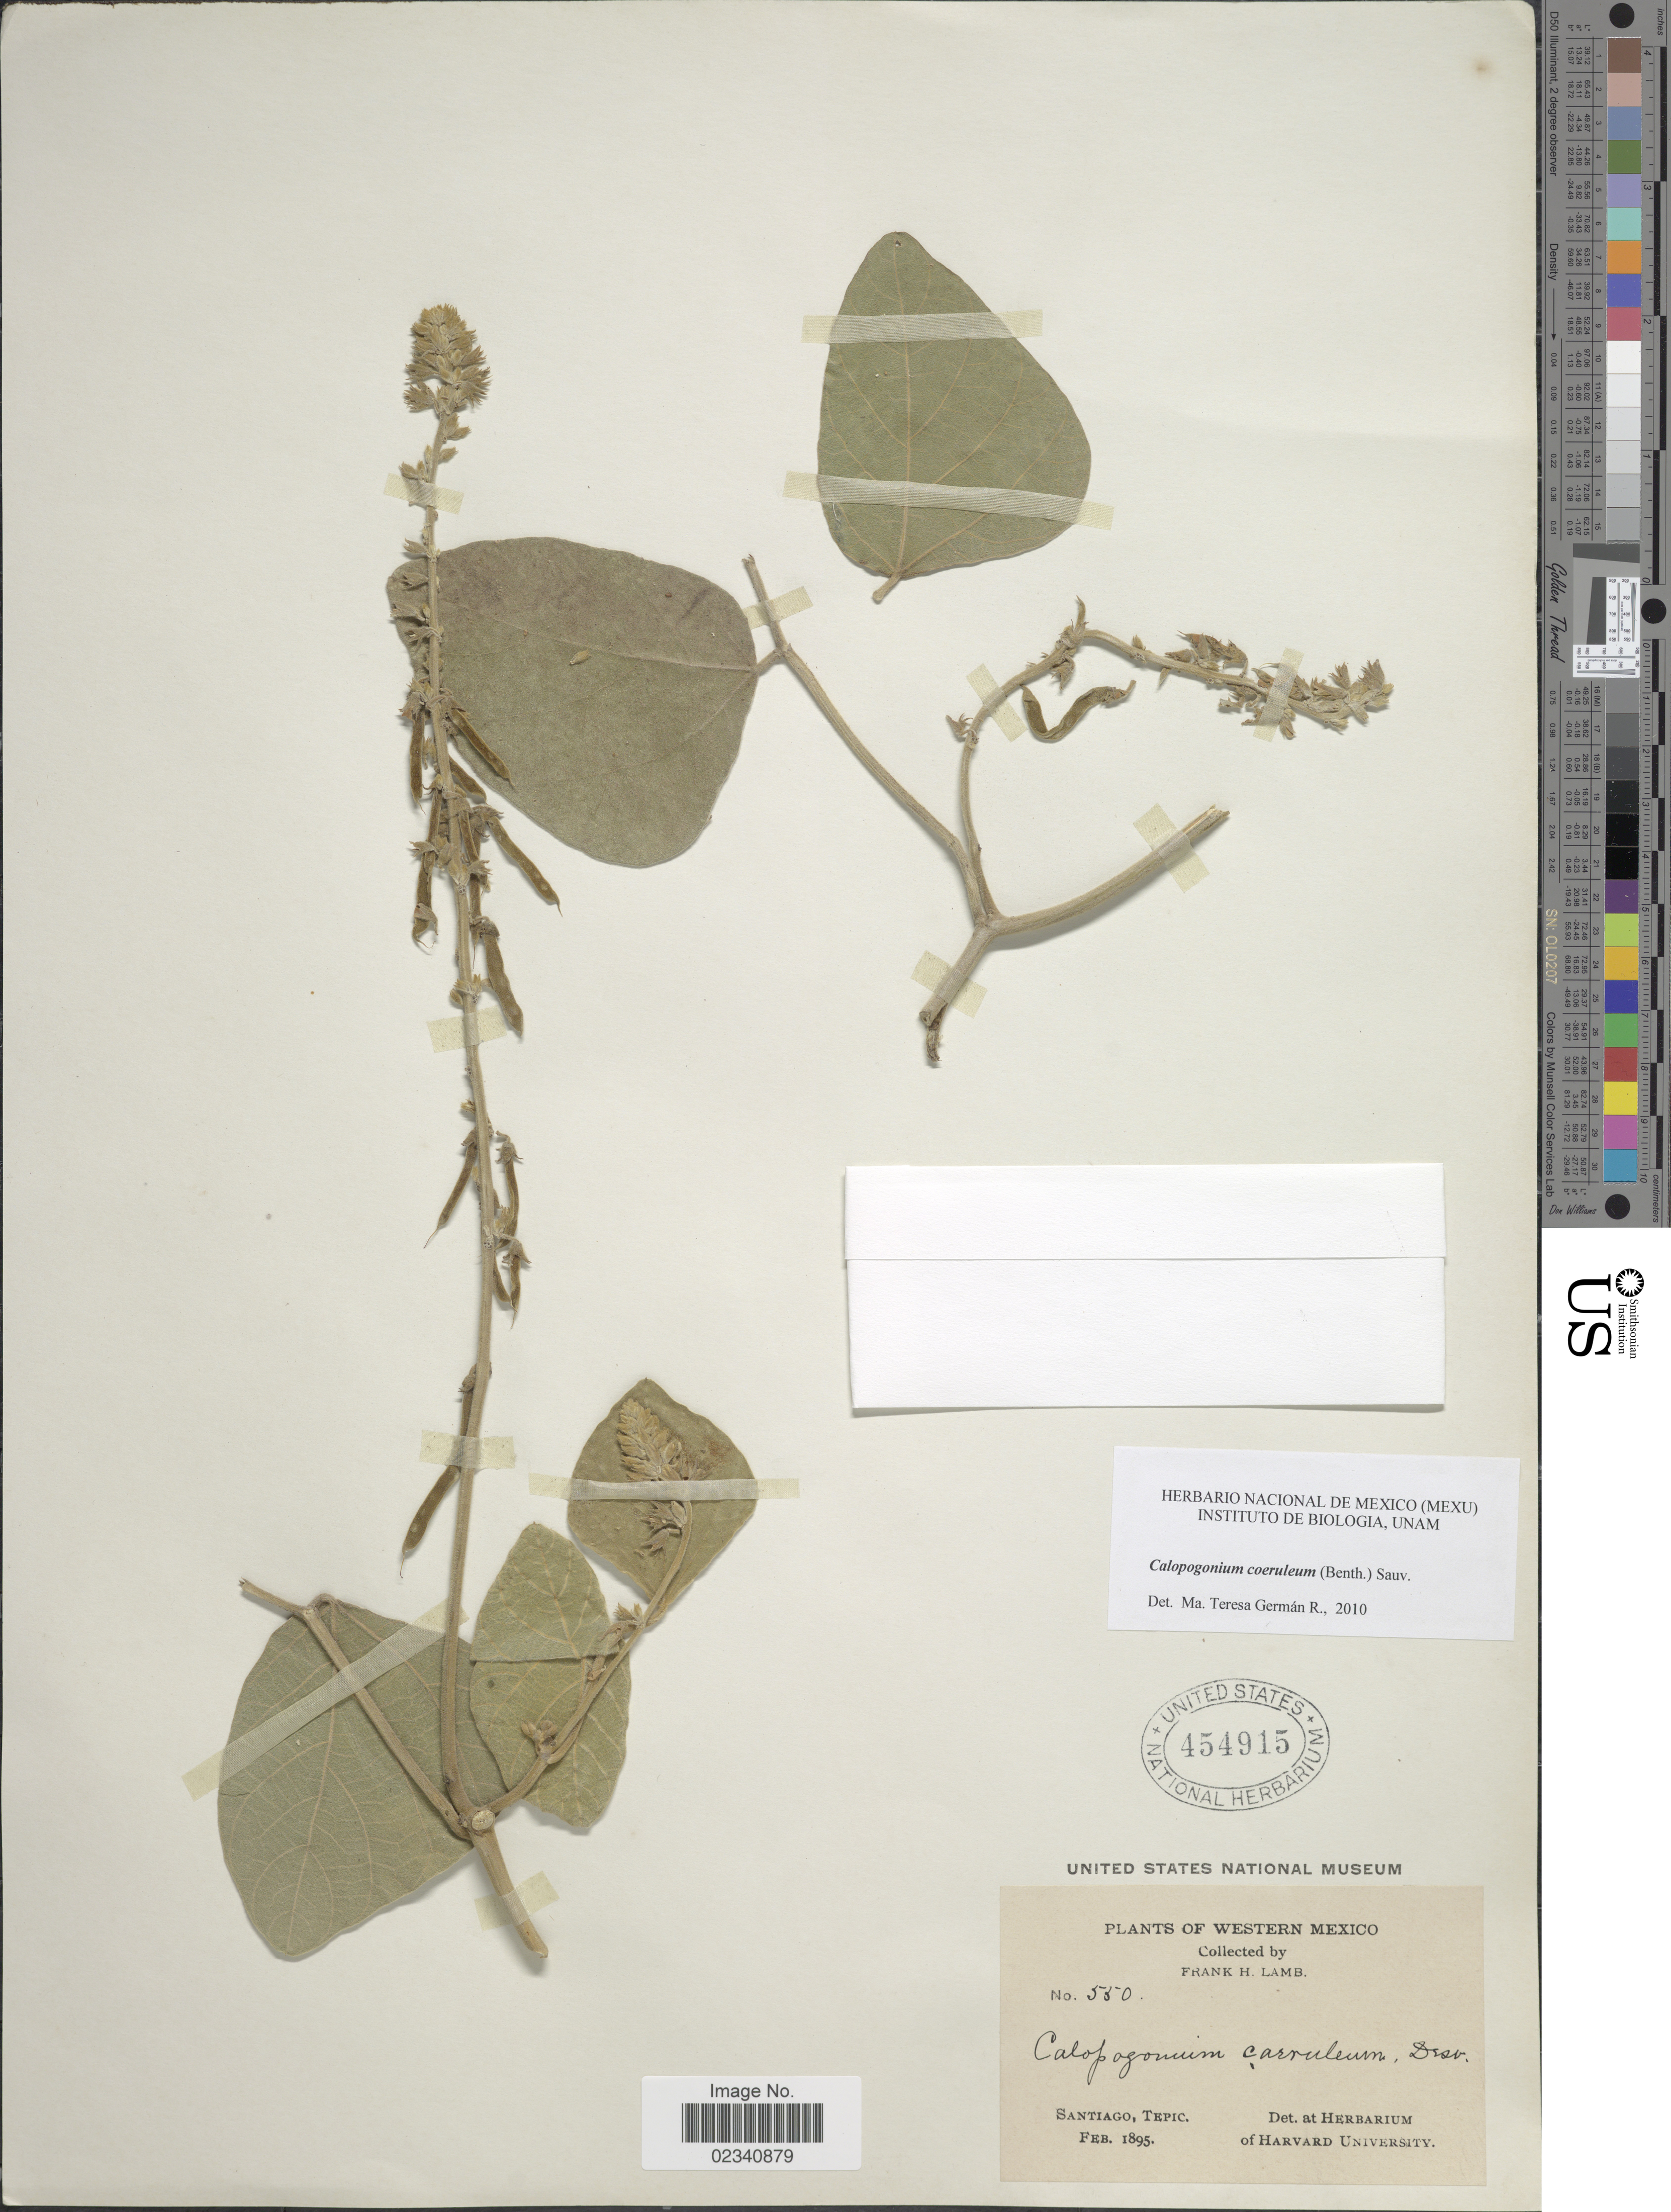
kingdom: Plantae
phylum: Tracheophyta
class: Magnoliopsida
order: Fabales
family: Fabaceae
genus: Calopogonium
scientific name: Calopogonium caeruleum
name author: (Benth.) C. Wright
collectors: F. H. Lamb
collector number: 550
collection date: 1895-02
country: Mexico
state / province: Nayarit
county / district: Santiago Ixcuintla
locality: Santiago [Santiago Ixcuintla], Tepic [now Nayarit].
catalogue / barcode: US 454915